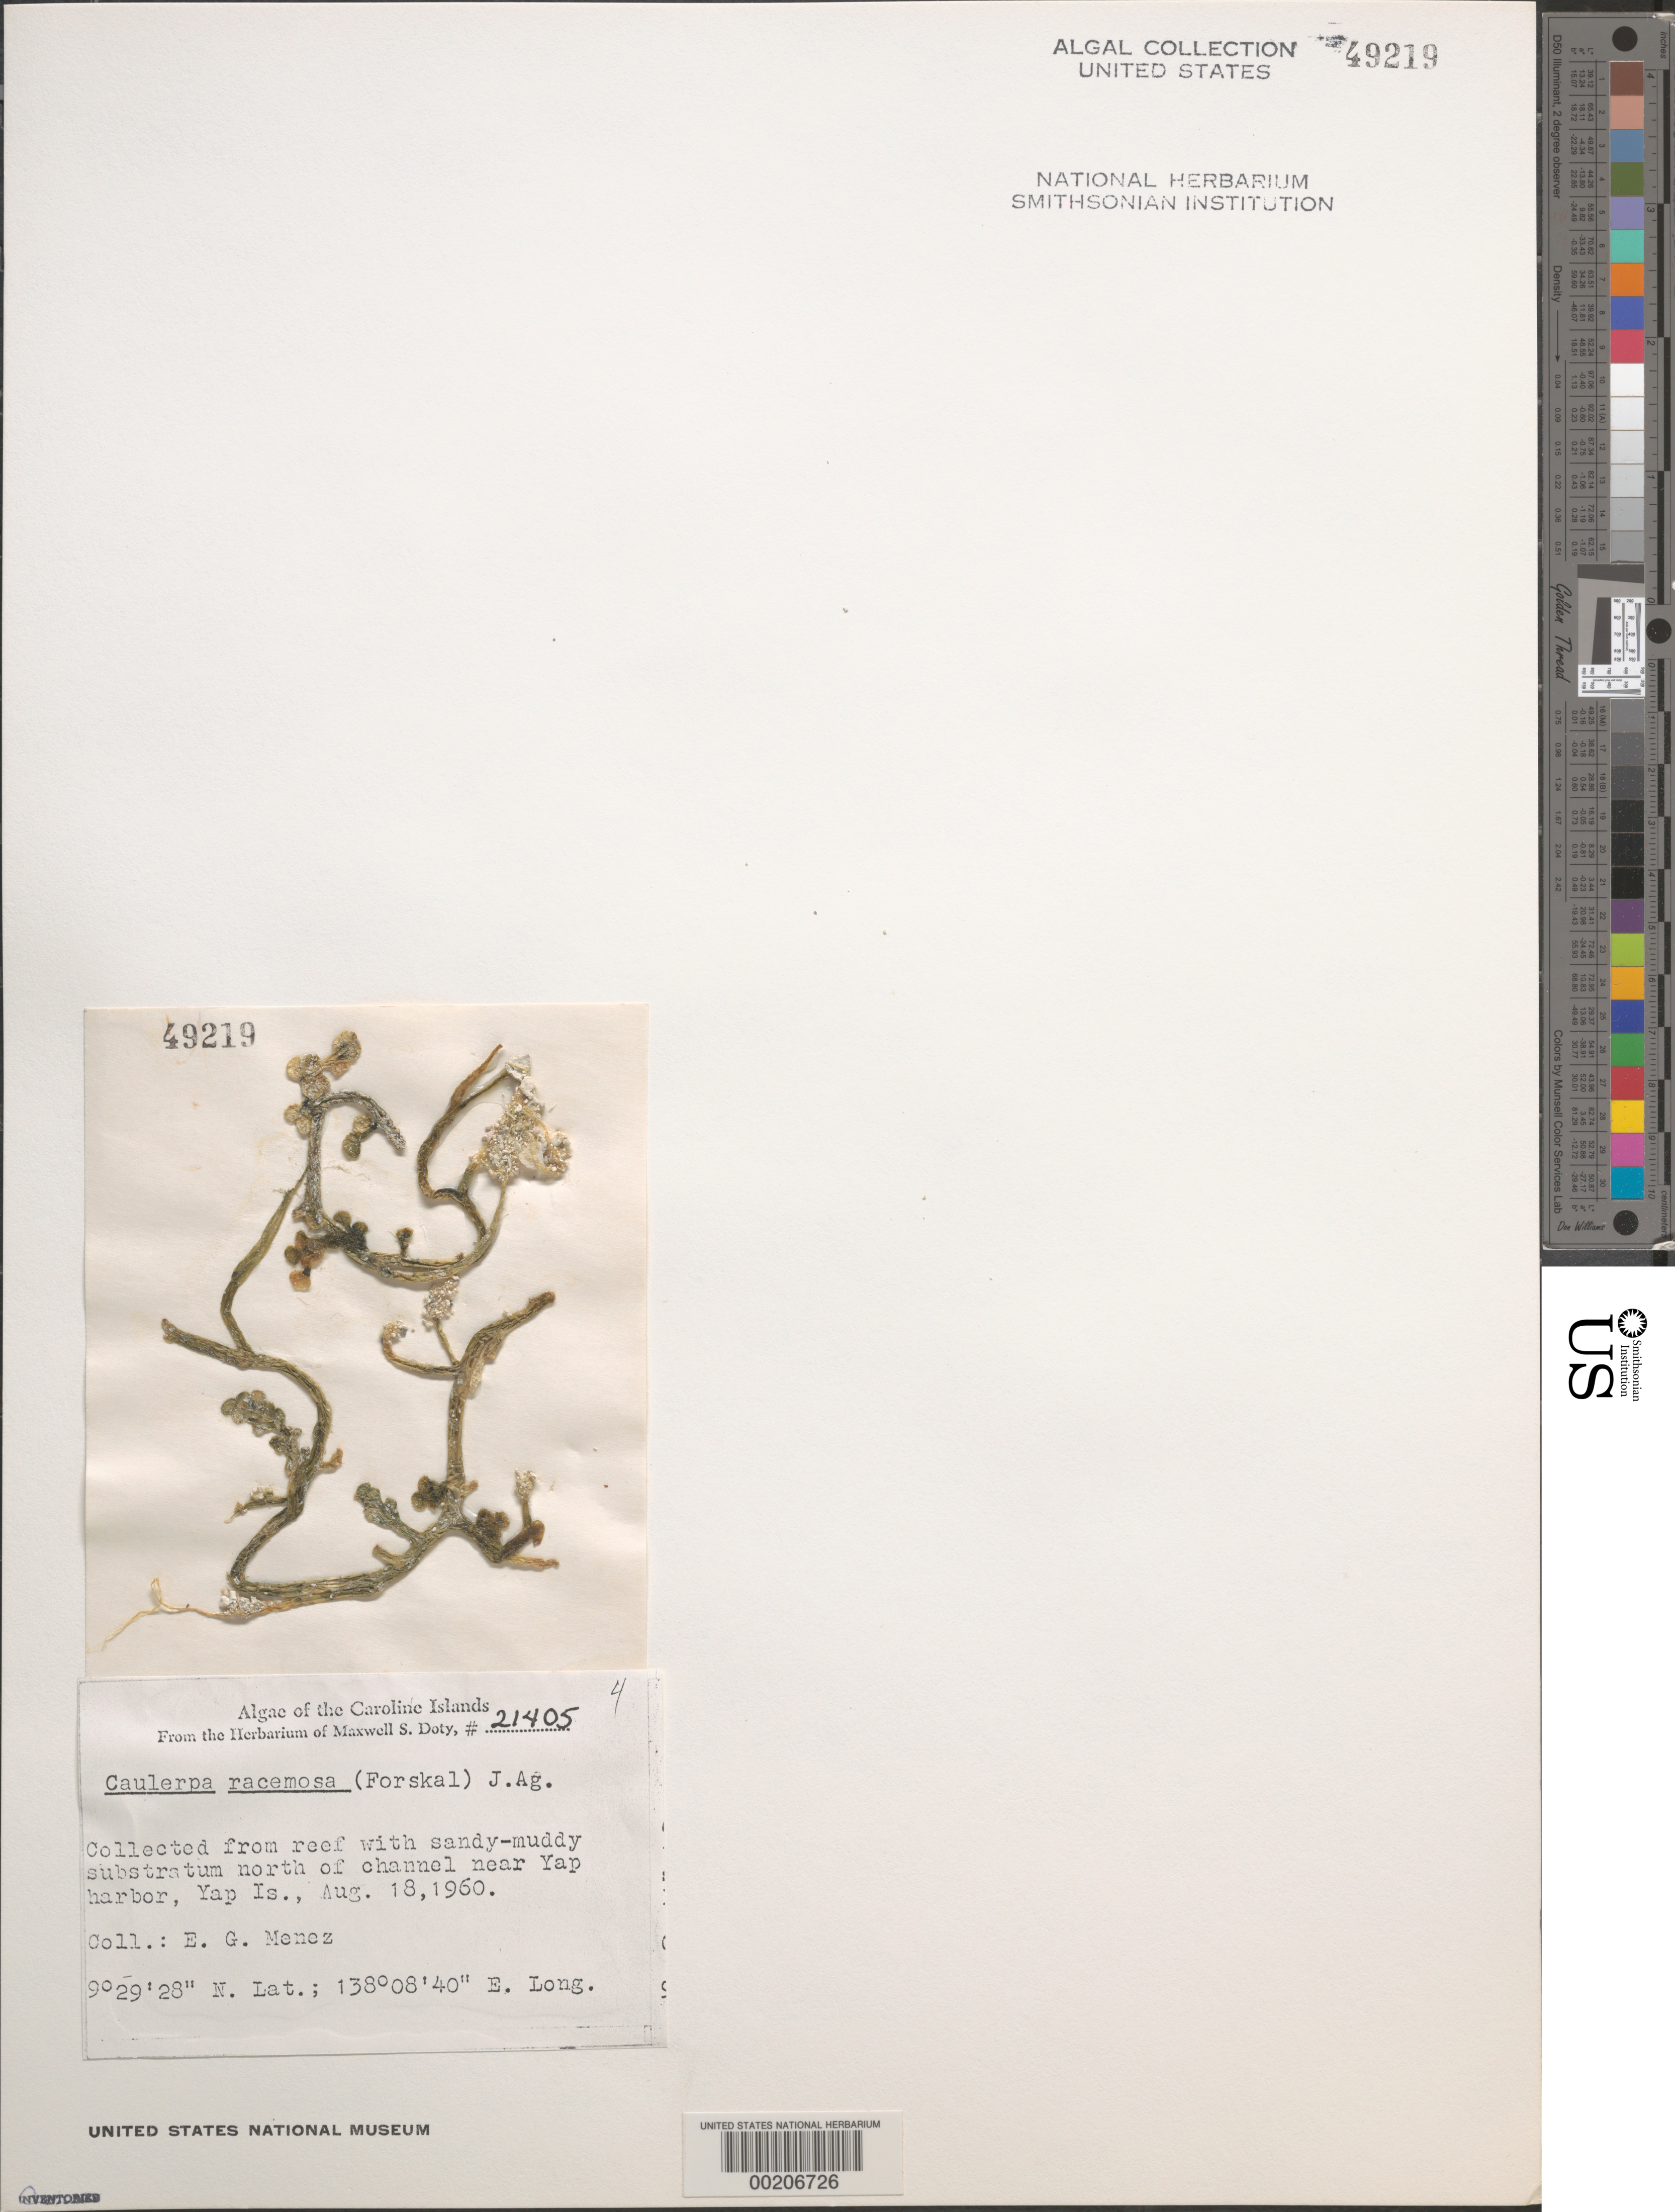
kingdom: Plantae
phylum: Chlorophyta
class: Ulvophyceae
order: Bryopsidales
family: Caulerpaceae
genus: Caulerpa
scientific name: Caulerpa racemosa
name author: (Forssk.) J. Agardh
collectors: Meñez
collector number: MSD 21405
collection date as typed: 18 Aug 1960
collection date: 1960-08-18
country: Micronesia, Federated States of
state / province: Yap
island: Yap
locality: Near Yap Harbor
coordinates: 9 29' 28" N, 138 08' 40" E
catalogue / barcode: US 49219